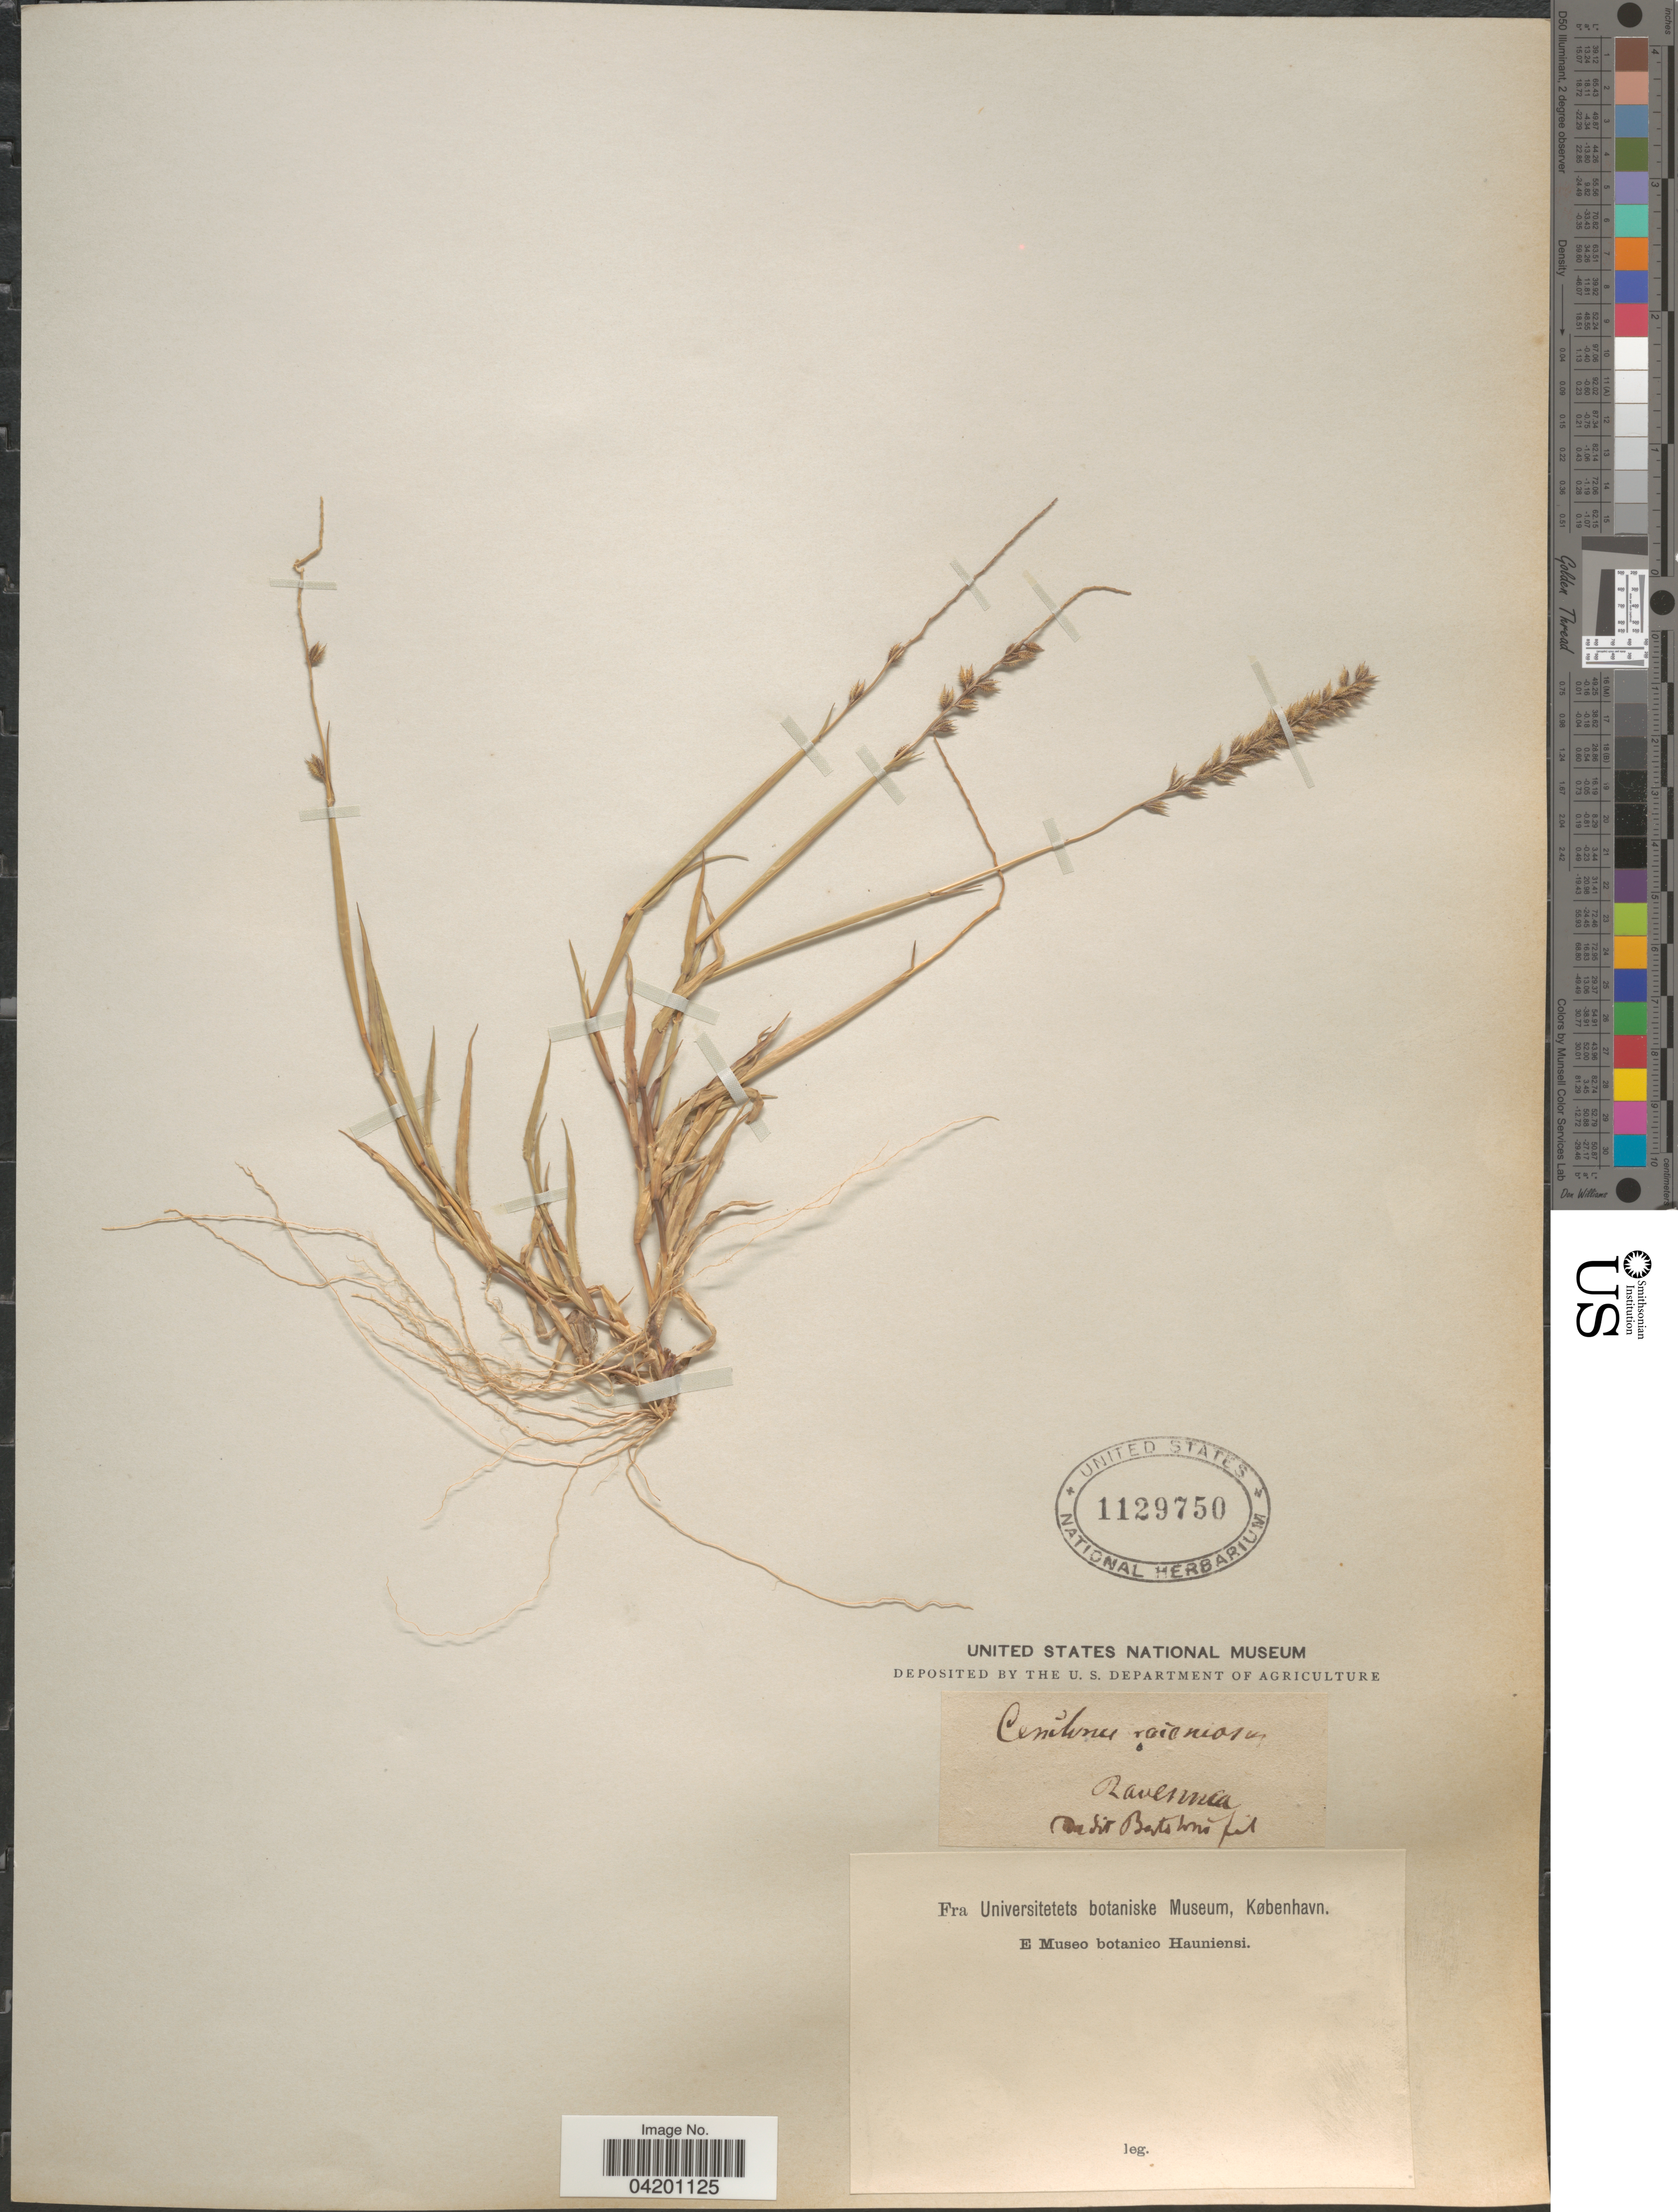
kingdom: Plantae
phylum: Tracheophyta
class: Liliopsida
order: Poales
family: Poaceae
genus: Tragus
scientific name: Tragus racemosus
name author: (L.) All.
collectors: Museo Botanico Hauniense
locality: Ravenna [interpreted].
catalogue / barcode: US 1129750